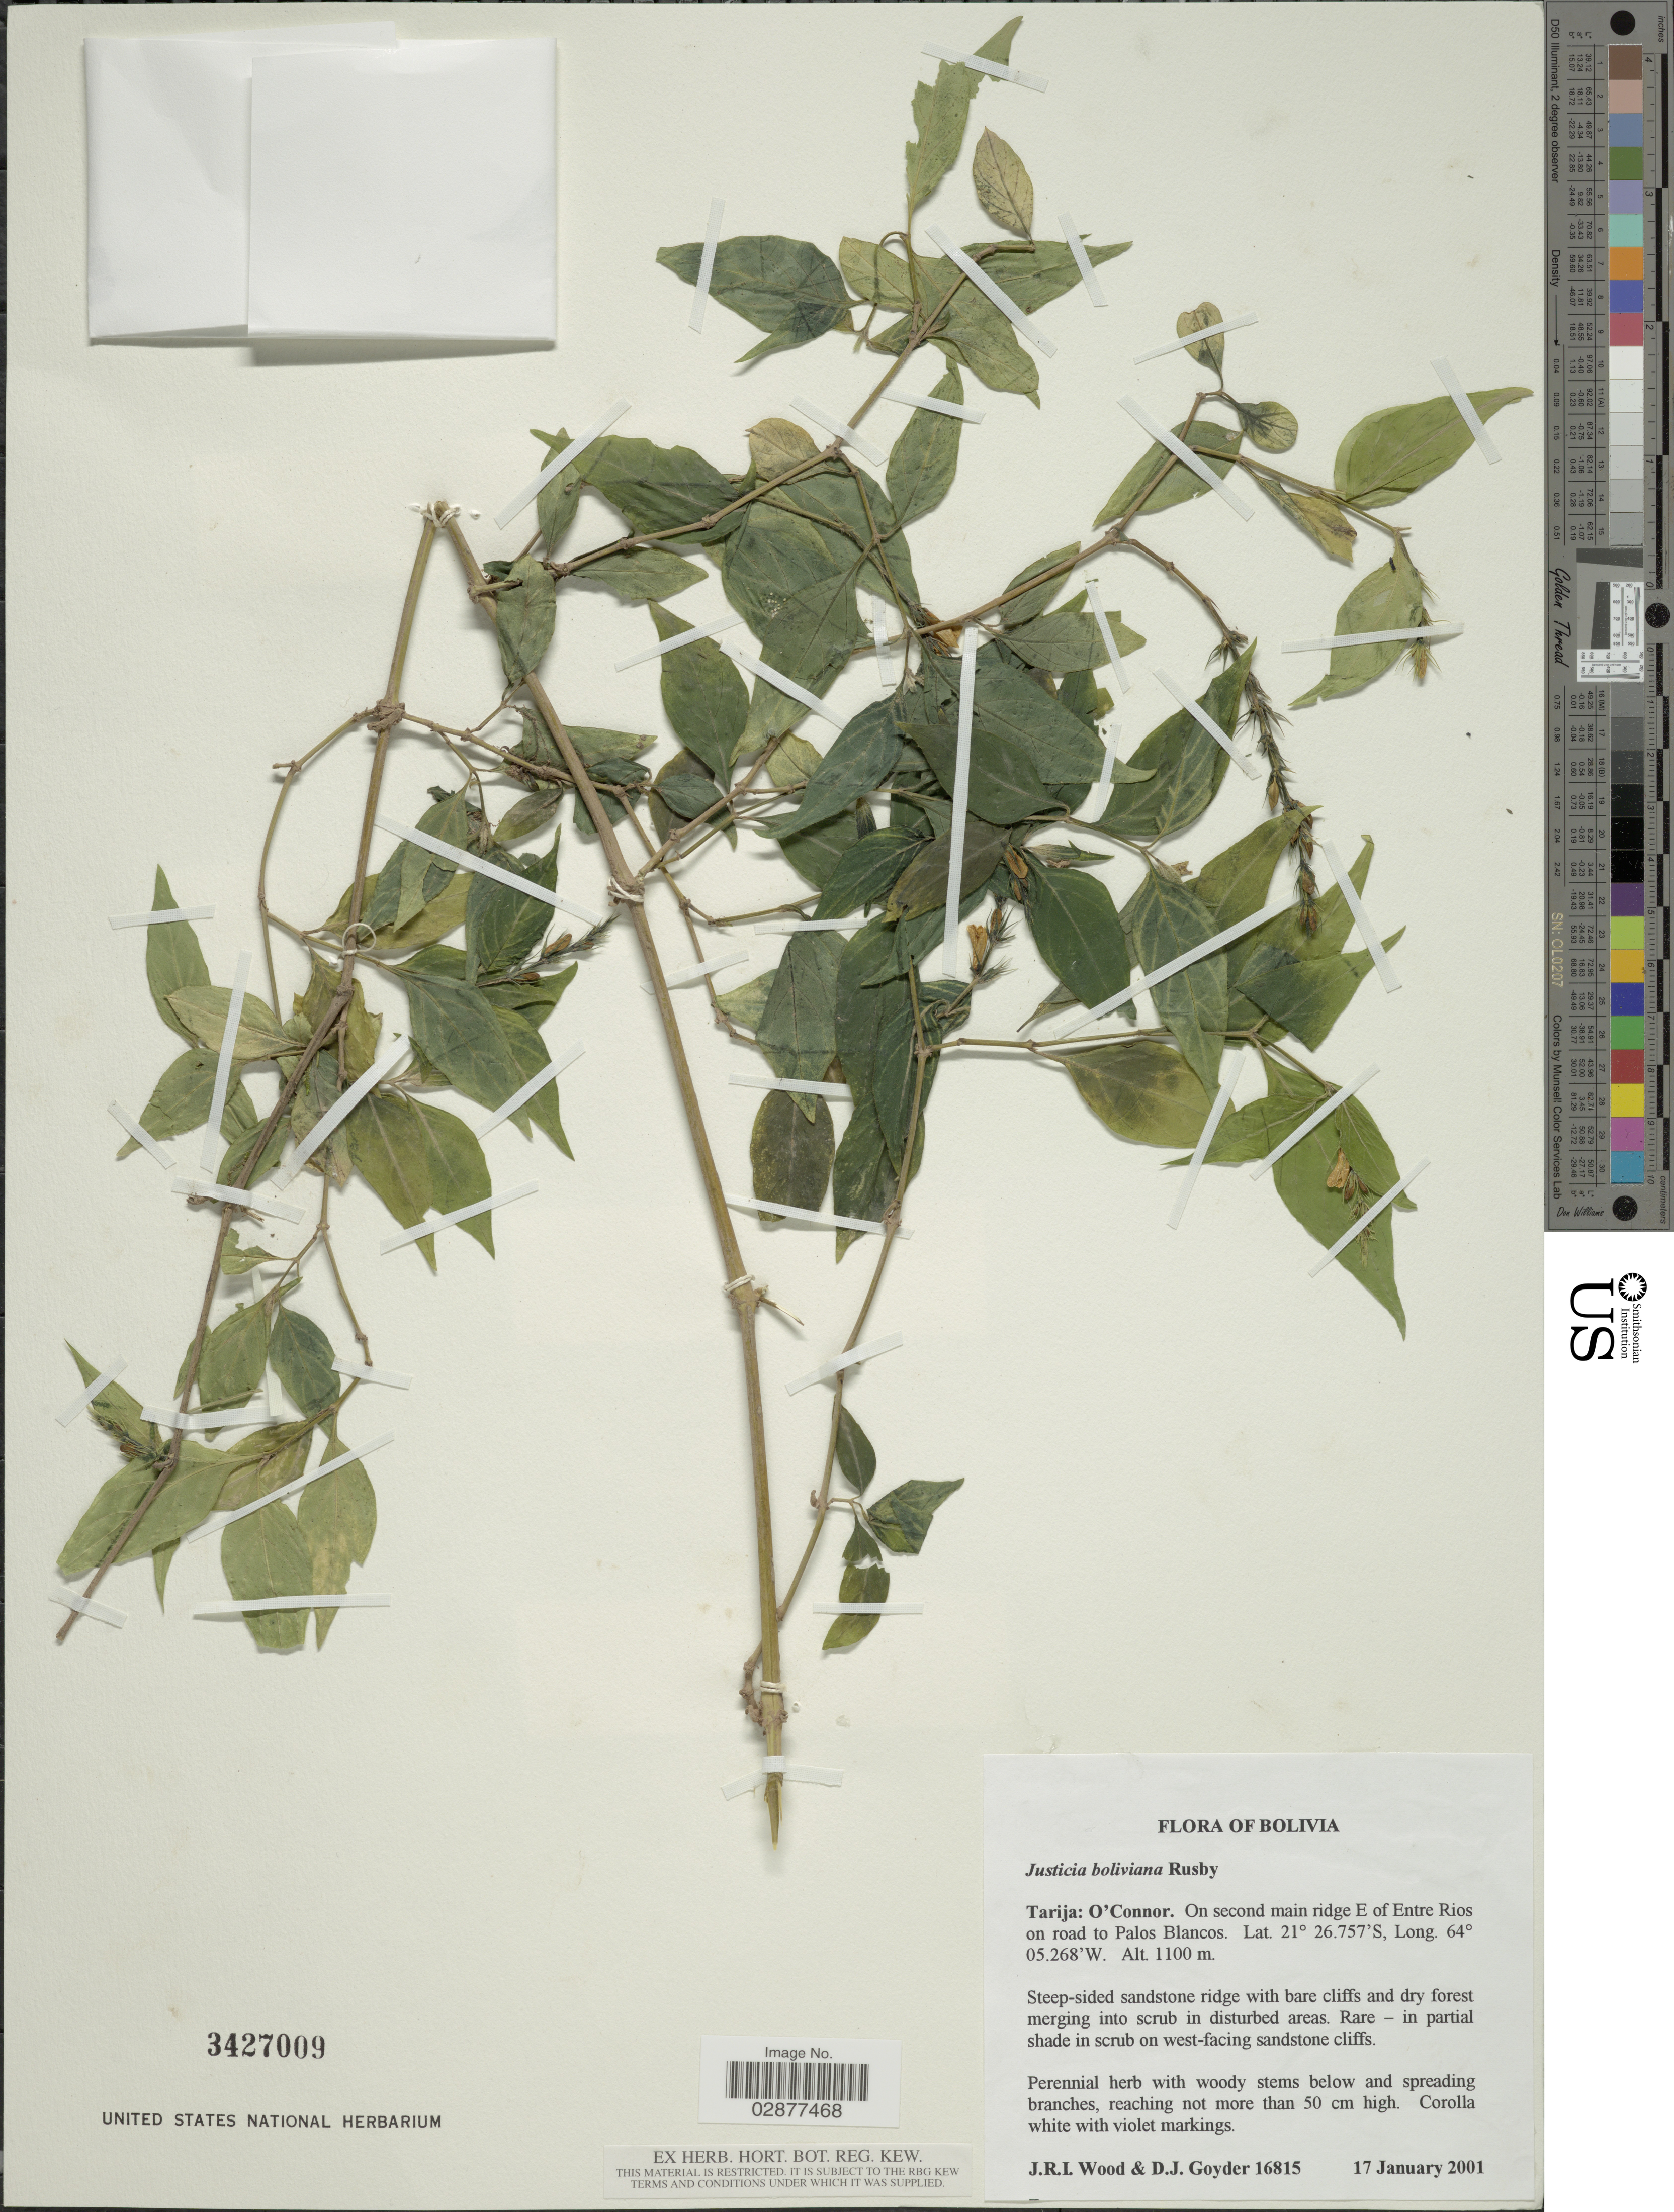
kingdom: Plantae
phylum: Tracheophyta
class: Magnoliopsida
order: Lamiales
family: Acanthaceae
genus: Justicia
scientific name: Justicia boliviana subsp. subintegrifolia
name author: (Rusby) Wassh. & J.R.I. Wood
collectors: J. R. I. Wood & D. Goyder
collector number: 16815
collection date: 2001-01-17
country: Bolivia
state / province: Tarija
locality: O'Connor. On second main ridge E of Entre Rios on road to Palos Blancos.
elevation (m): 1100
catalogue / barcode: US 3427009